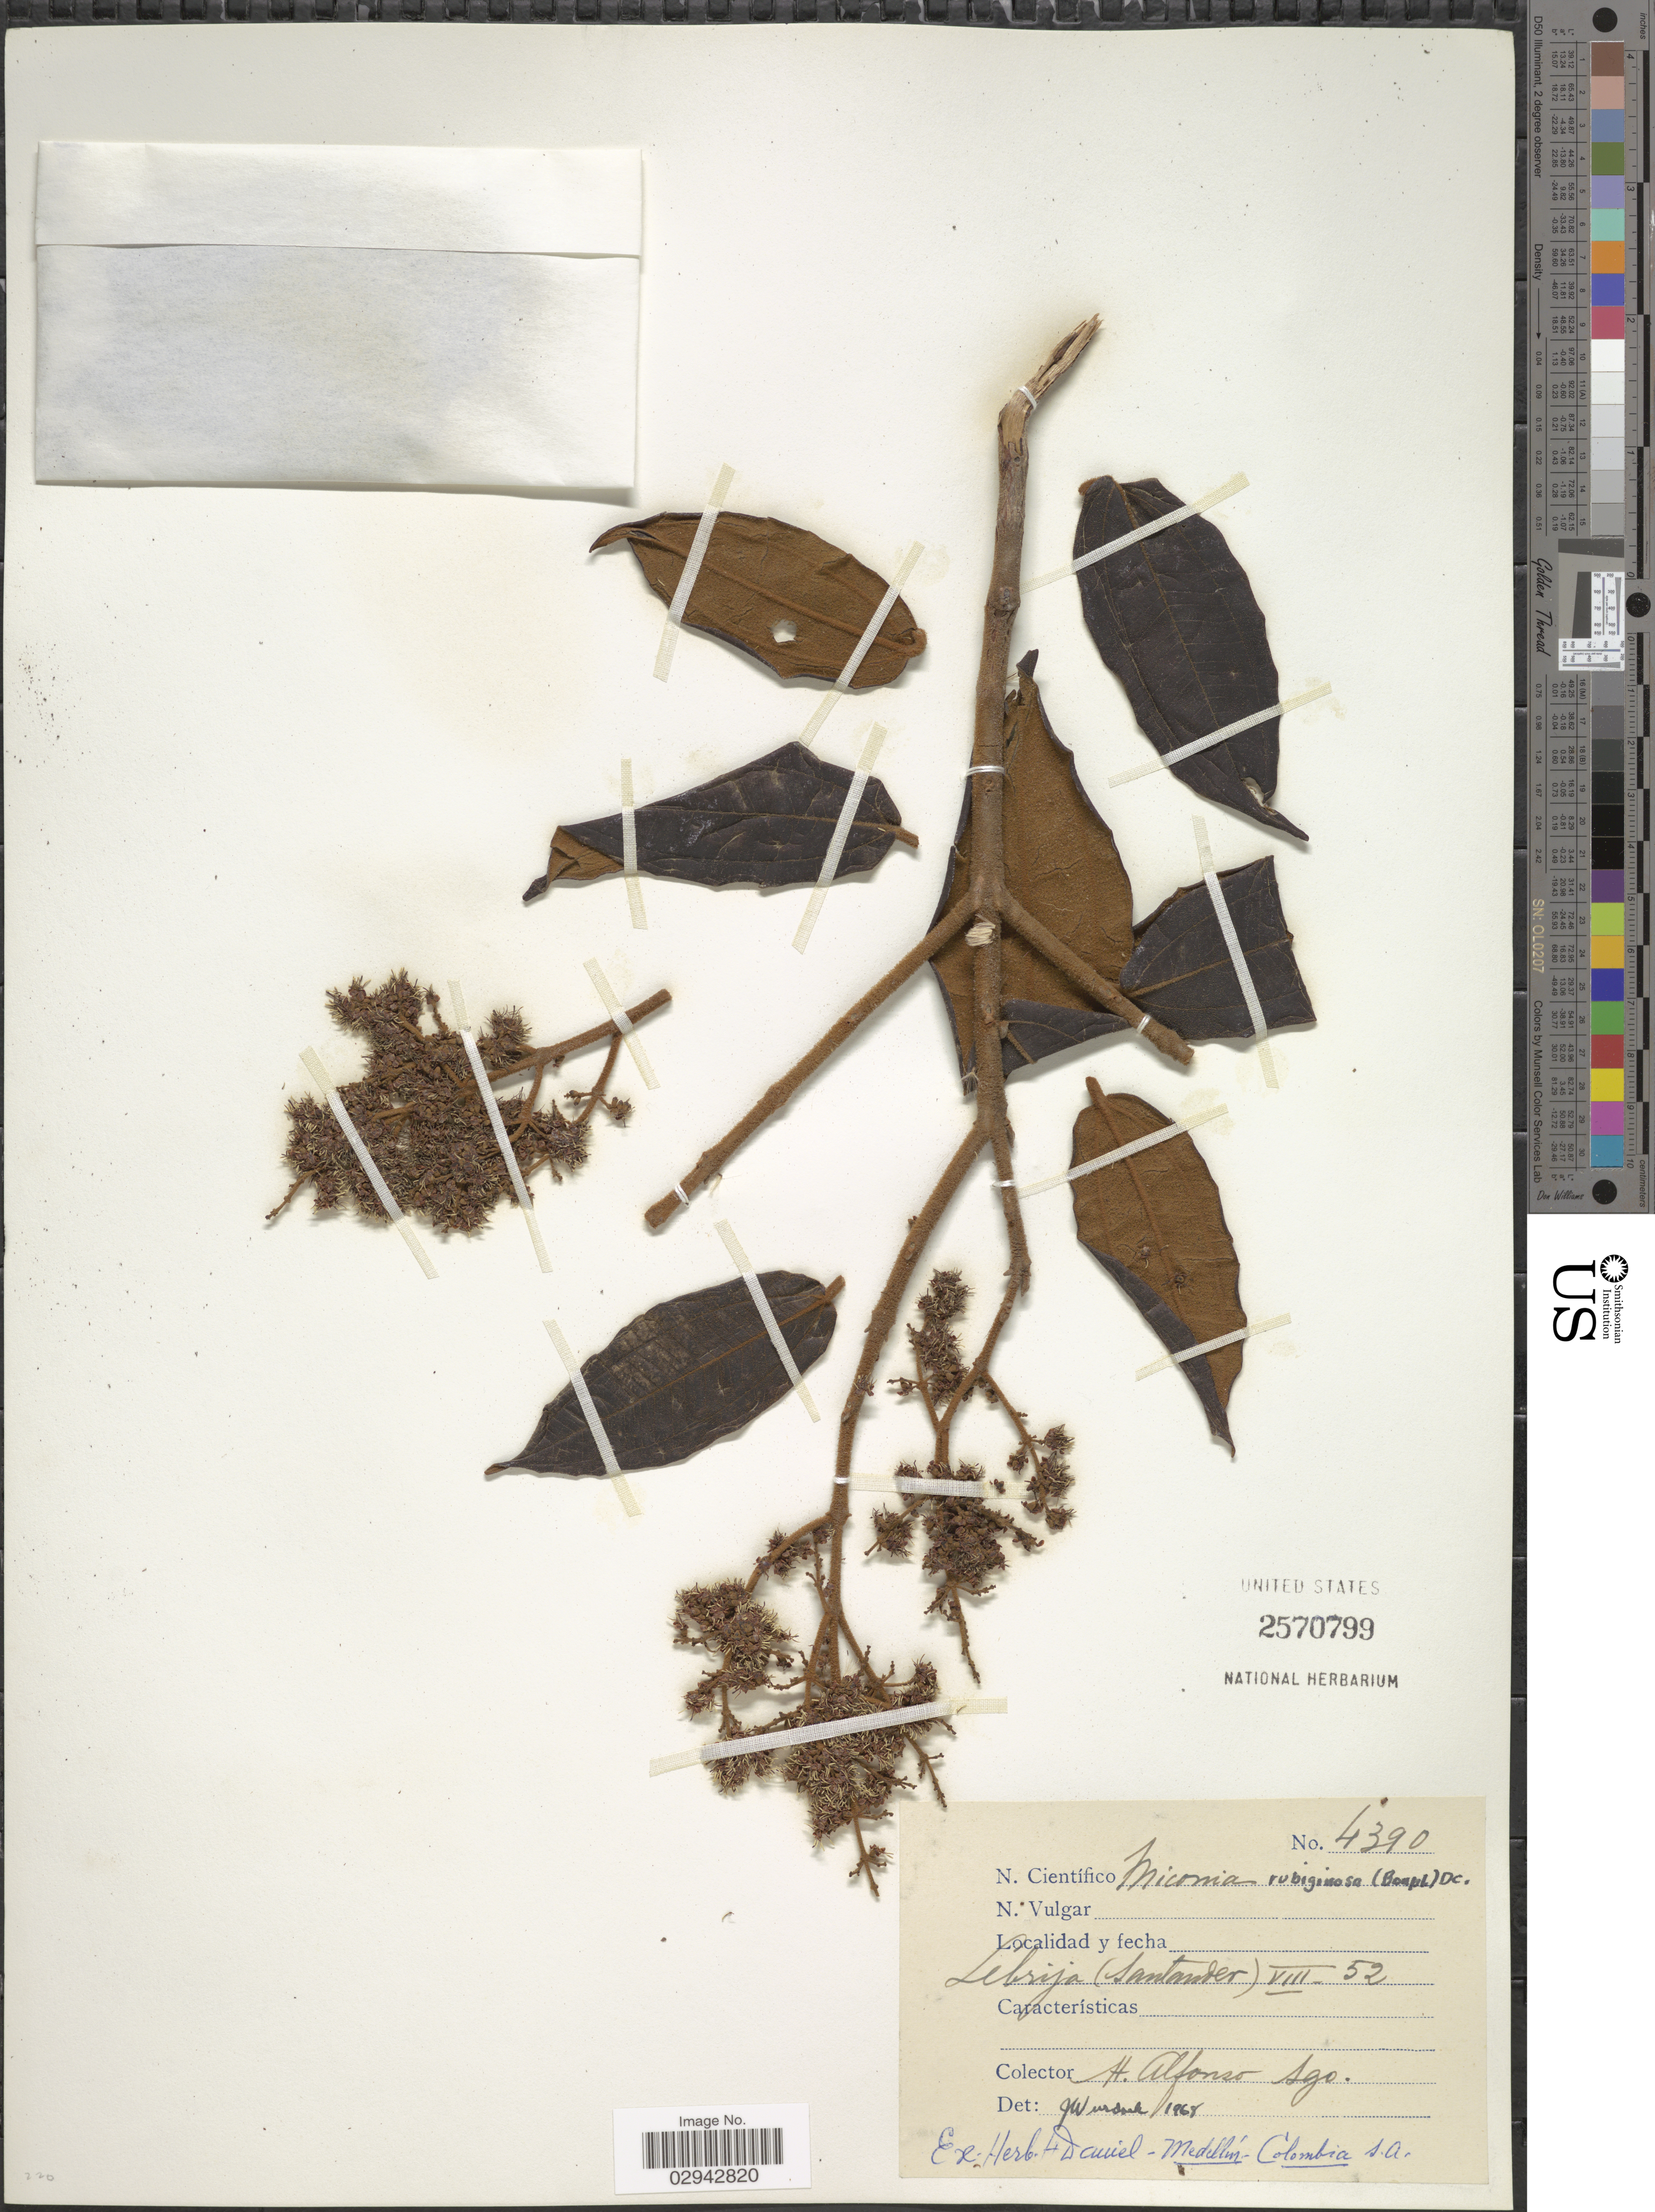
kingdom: Plantae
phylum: Tracheophyta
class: Magnoliopsida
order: Myrtales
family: Melastomataceae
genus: Miconia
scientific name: Miconia rubiginosa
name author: (Bonpl.) DC.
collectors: H. Alfonso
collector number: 4390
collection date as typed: Transcribed d/m/y: /8/52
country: Colombia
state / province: Santander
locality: Lebrija (Santander).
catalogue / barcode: US 2570799